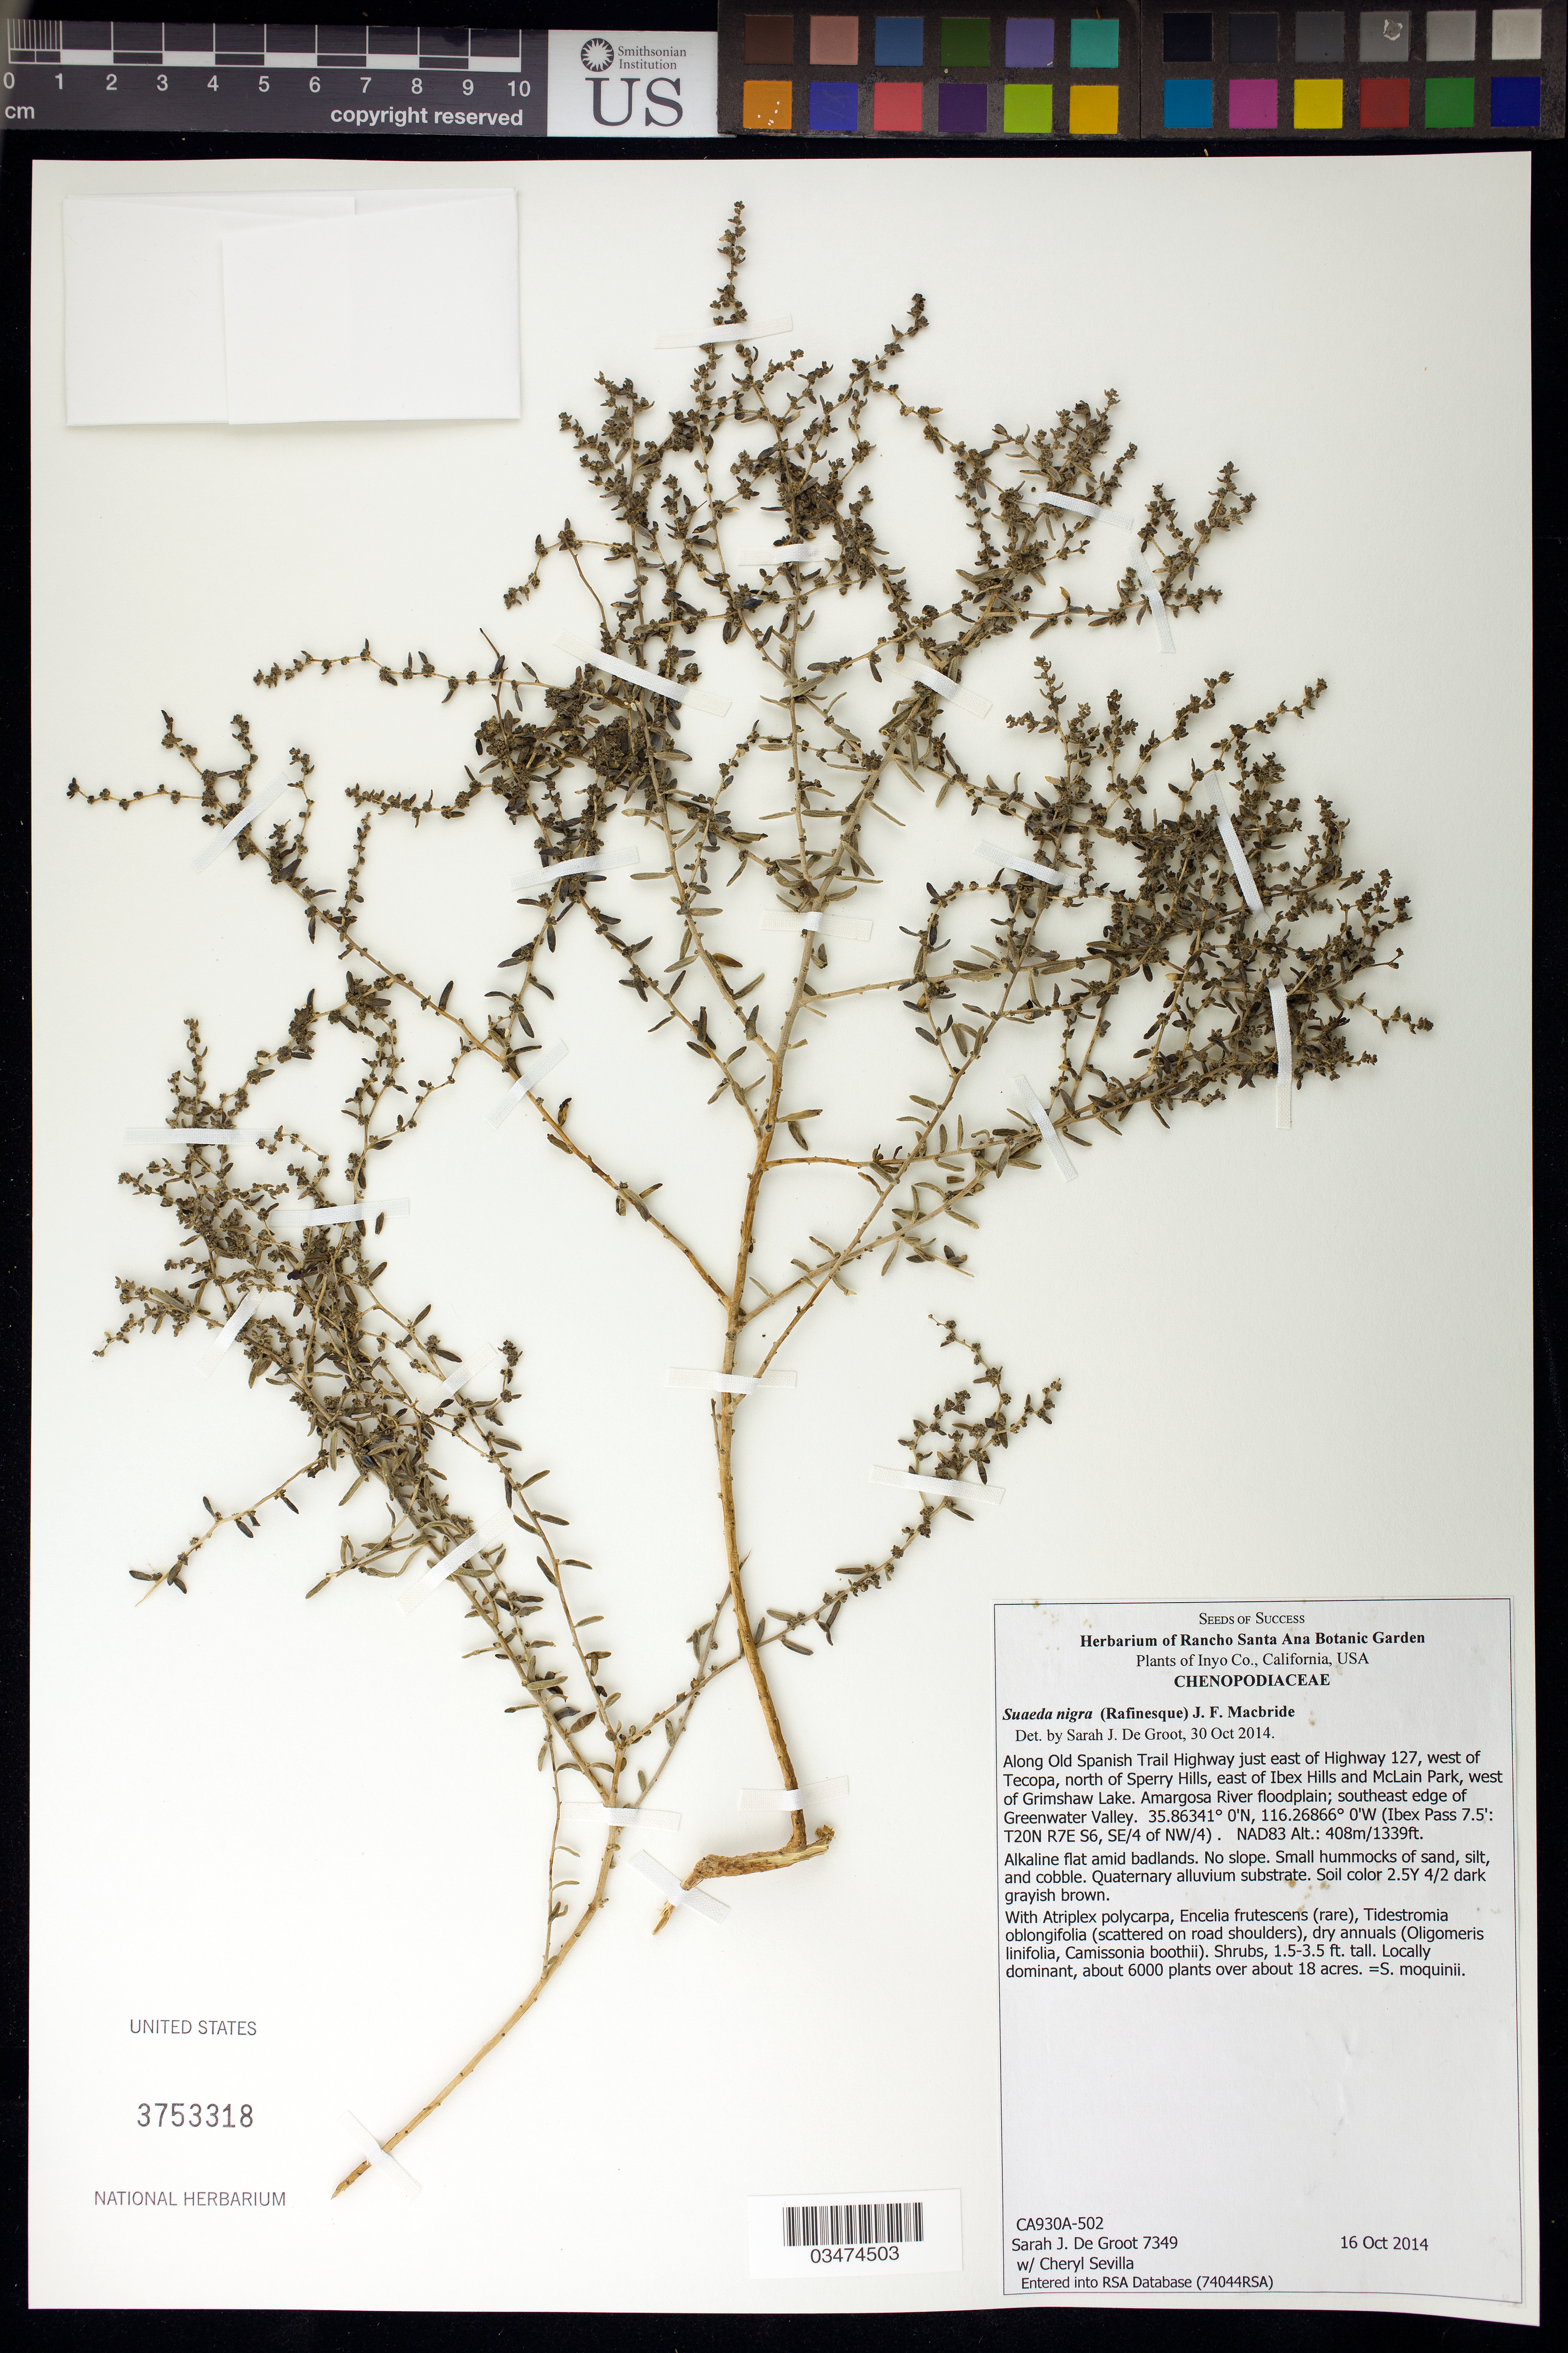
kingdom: Plantae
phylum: Tracheophyta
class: Magnoliopsida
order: Caryophyllales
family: Amaranthaceae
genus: Suaeda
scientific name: Suaeda nigra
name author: (Raf.) J.F. Macbr.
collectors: S. De Groot & C. Sevilla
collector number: CA930A-502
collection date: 2014-10-16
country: United States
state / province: California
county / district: Inyo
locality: Along Old Spanish Trail Hwy just E of Hwy 127, W of Tecopa, N of Sperry Hills, E of Ibex Hills and McLain Park, W of Grimshaw Lake. Amargosa River floodplain, SE edge of Greenwater Valley.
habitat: Small hummocks of sand, silt, and cobble.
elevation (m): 408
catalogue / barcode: US 3753318